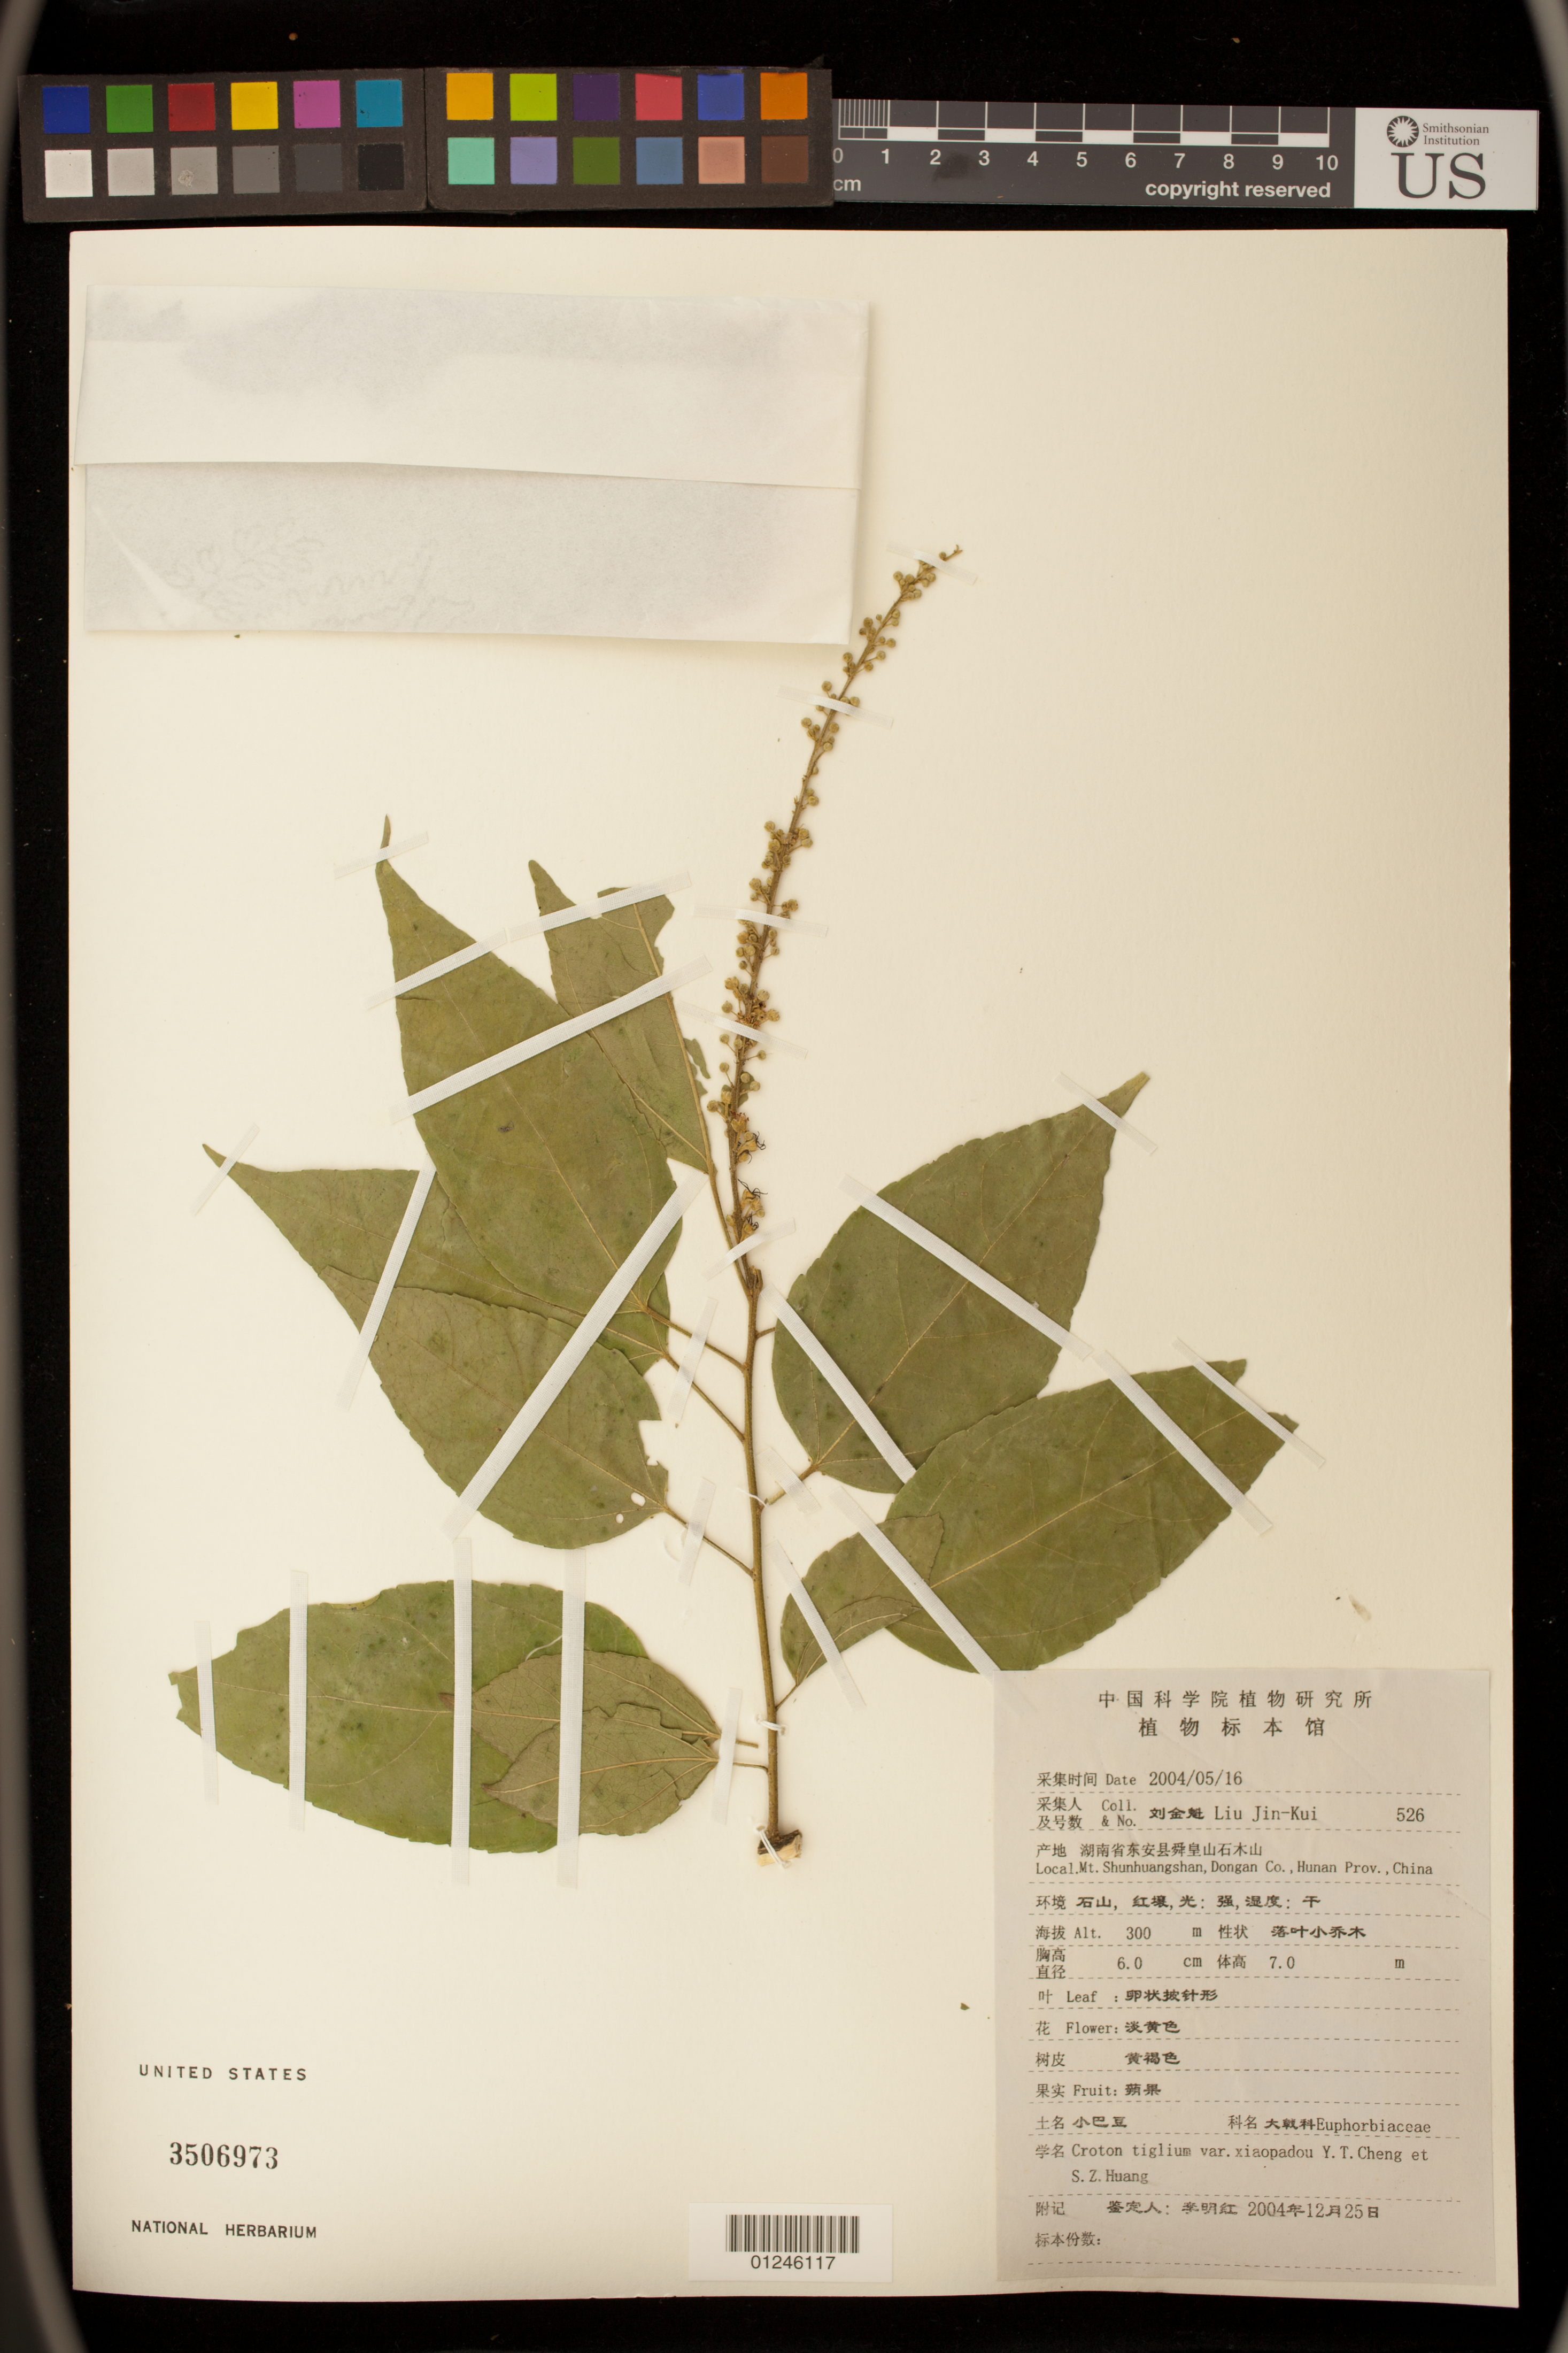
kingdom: Plantae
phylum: Tracheophyta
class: Magnoliopsida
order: Malpighiales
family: Euphorbiaceae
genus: Croton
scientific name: Croton tiglium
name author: L.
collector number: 526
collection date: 2004-05-16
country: China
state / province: Hunan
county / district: Dongan Co.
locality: Mt. Shunhuangshan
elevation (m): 300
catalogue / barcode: US 3506973